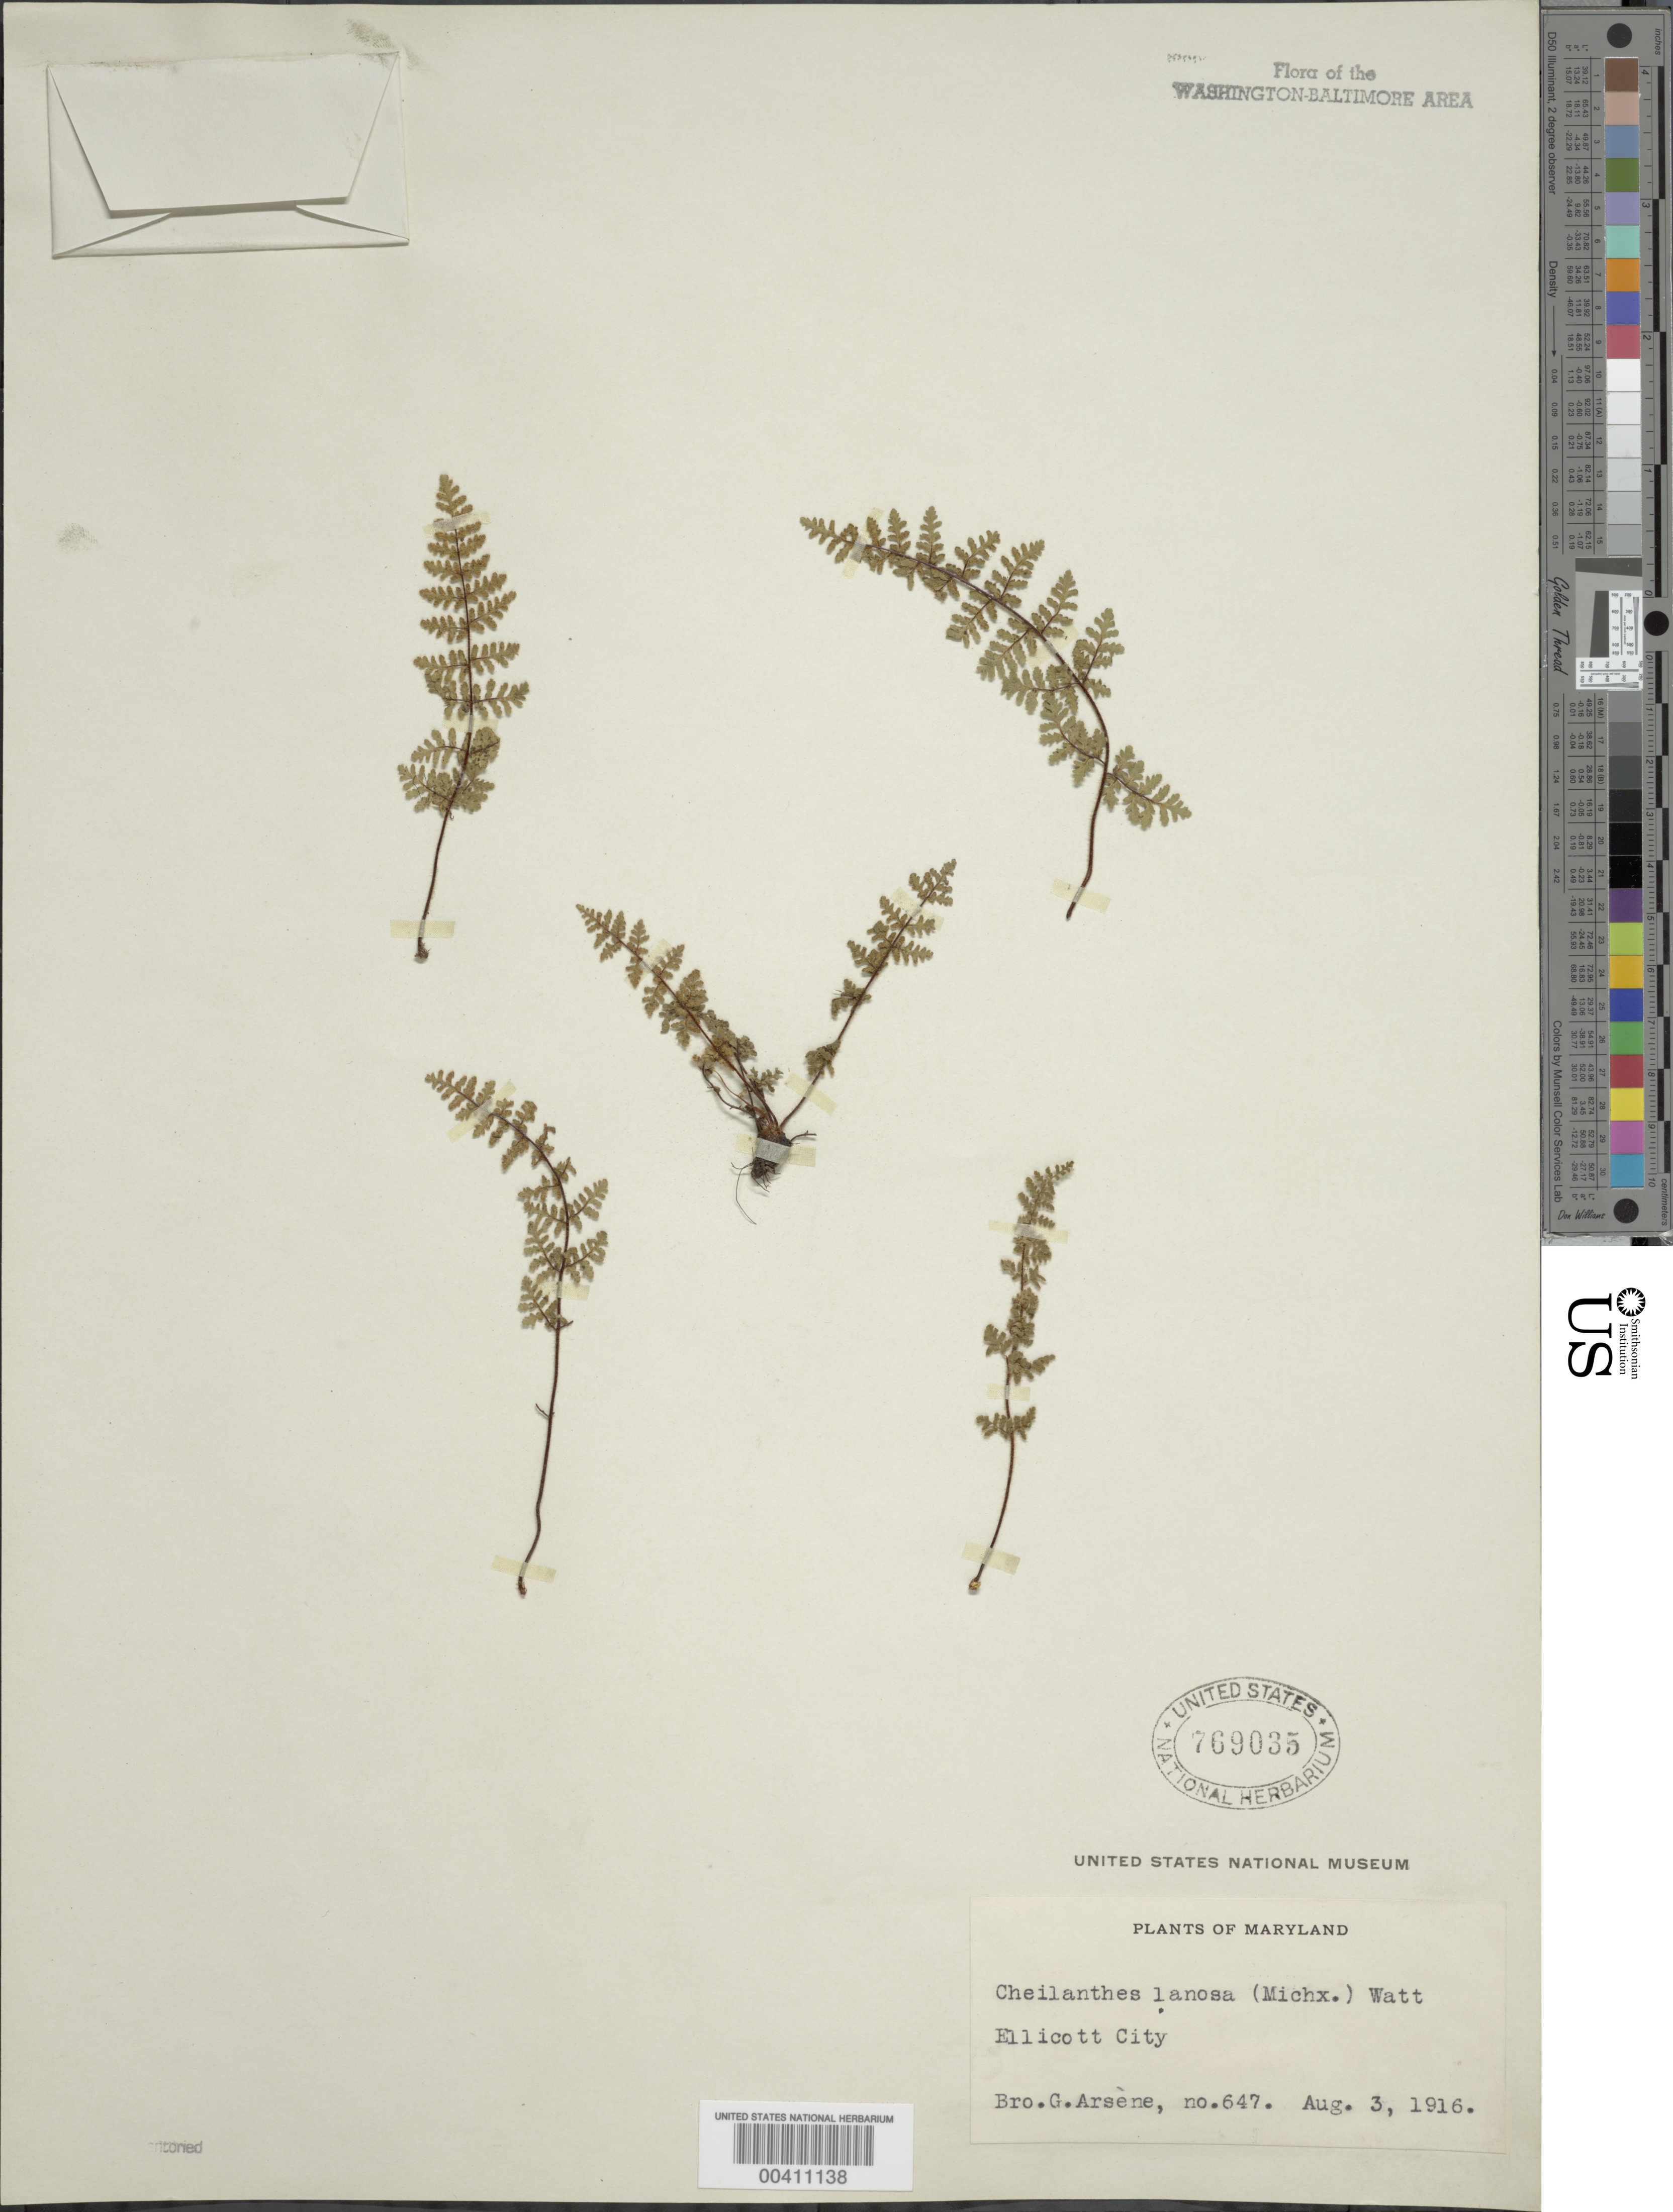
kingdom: Plantae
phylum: Tracheophyta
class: Polypodiopsida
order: Polypodiales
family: Pteridaceae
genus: Myriopteris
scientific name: Myriopteris lanosa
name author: (Michx.) Grusz & Windham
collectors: Bro. G. Arsène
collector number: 647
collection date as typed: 03 Aug 1916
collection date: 1916-08-03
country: United States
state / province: Maryland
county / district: Howard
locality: Ellicott City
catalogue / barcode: US 769035